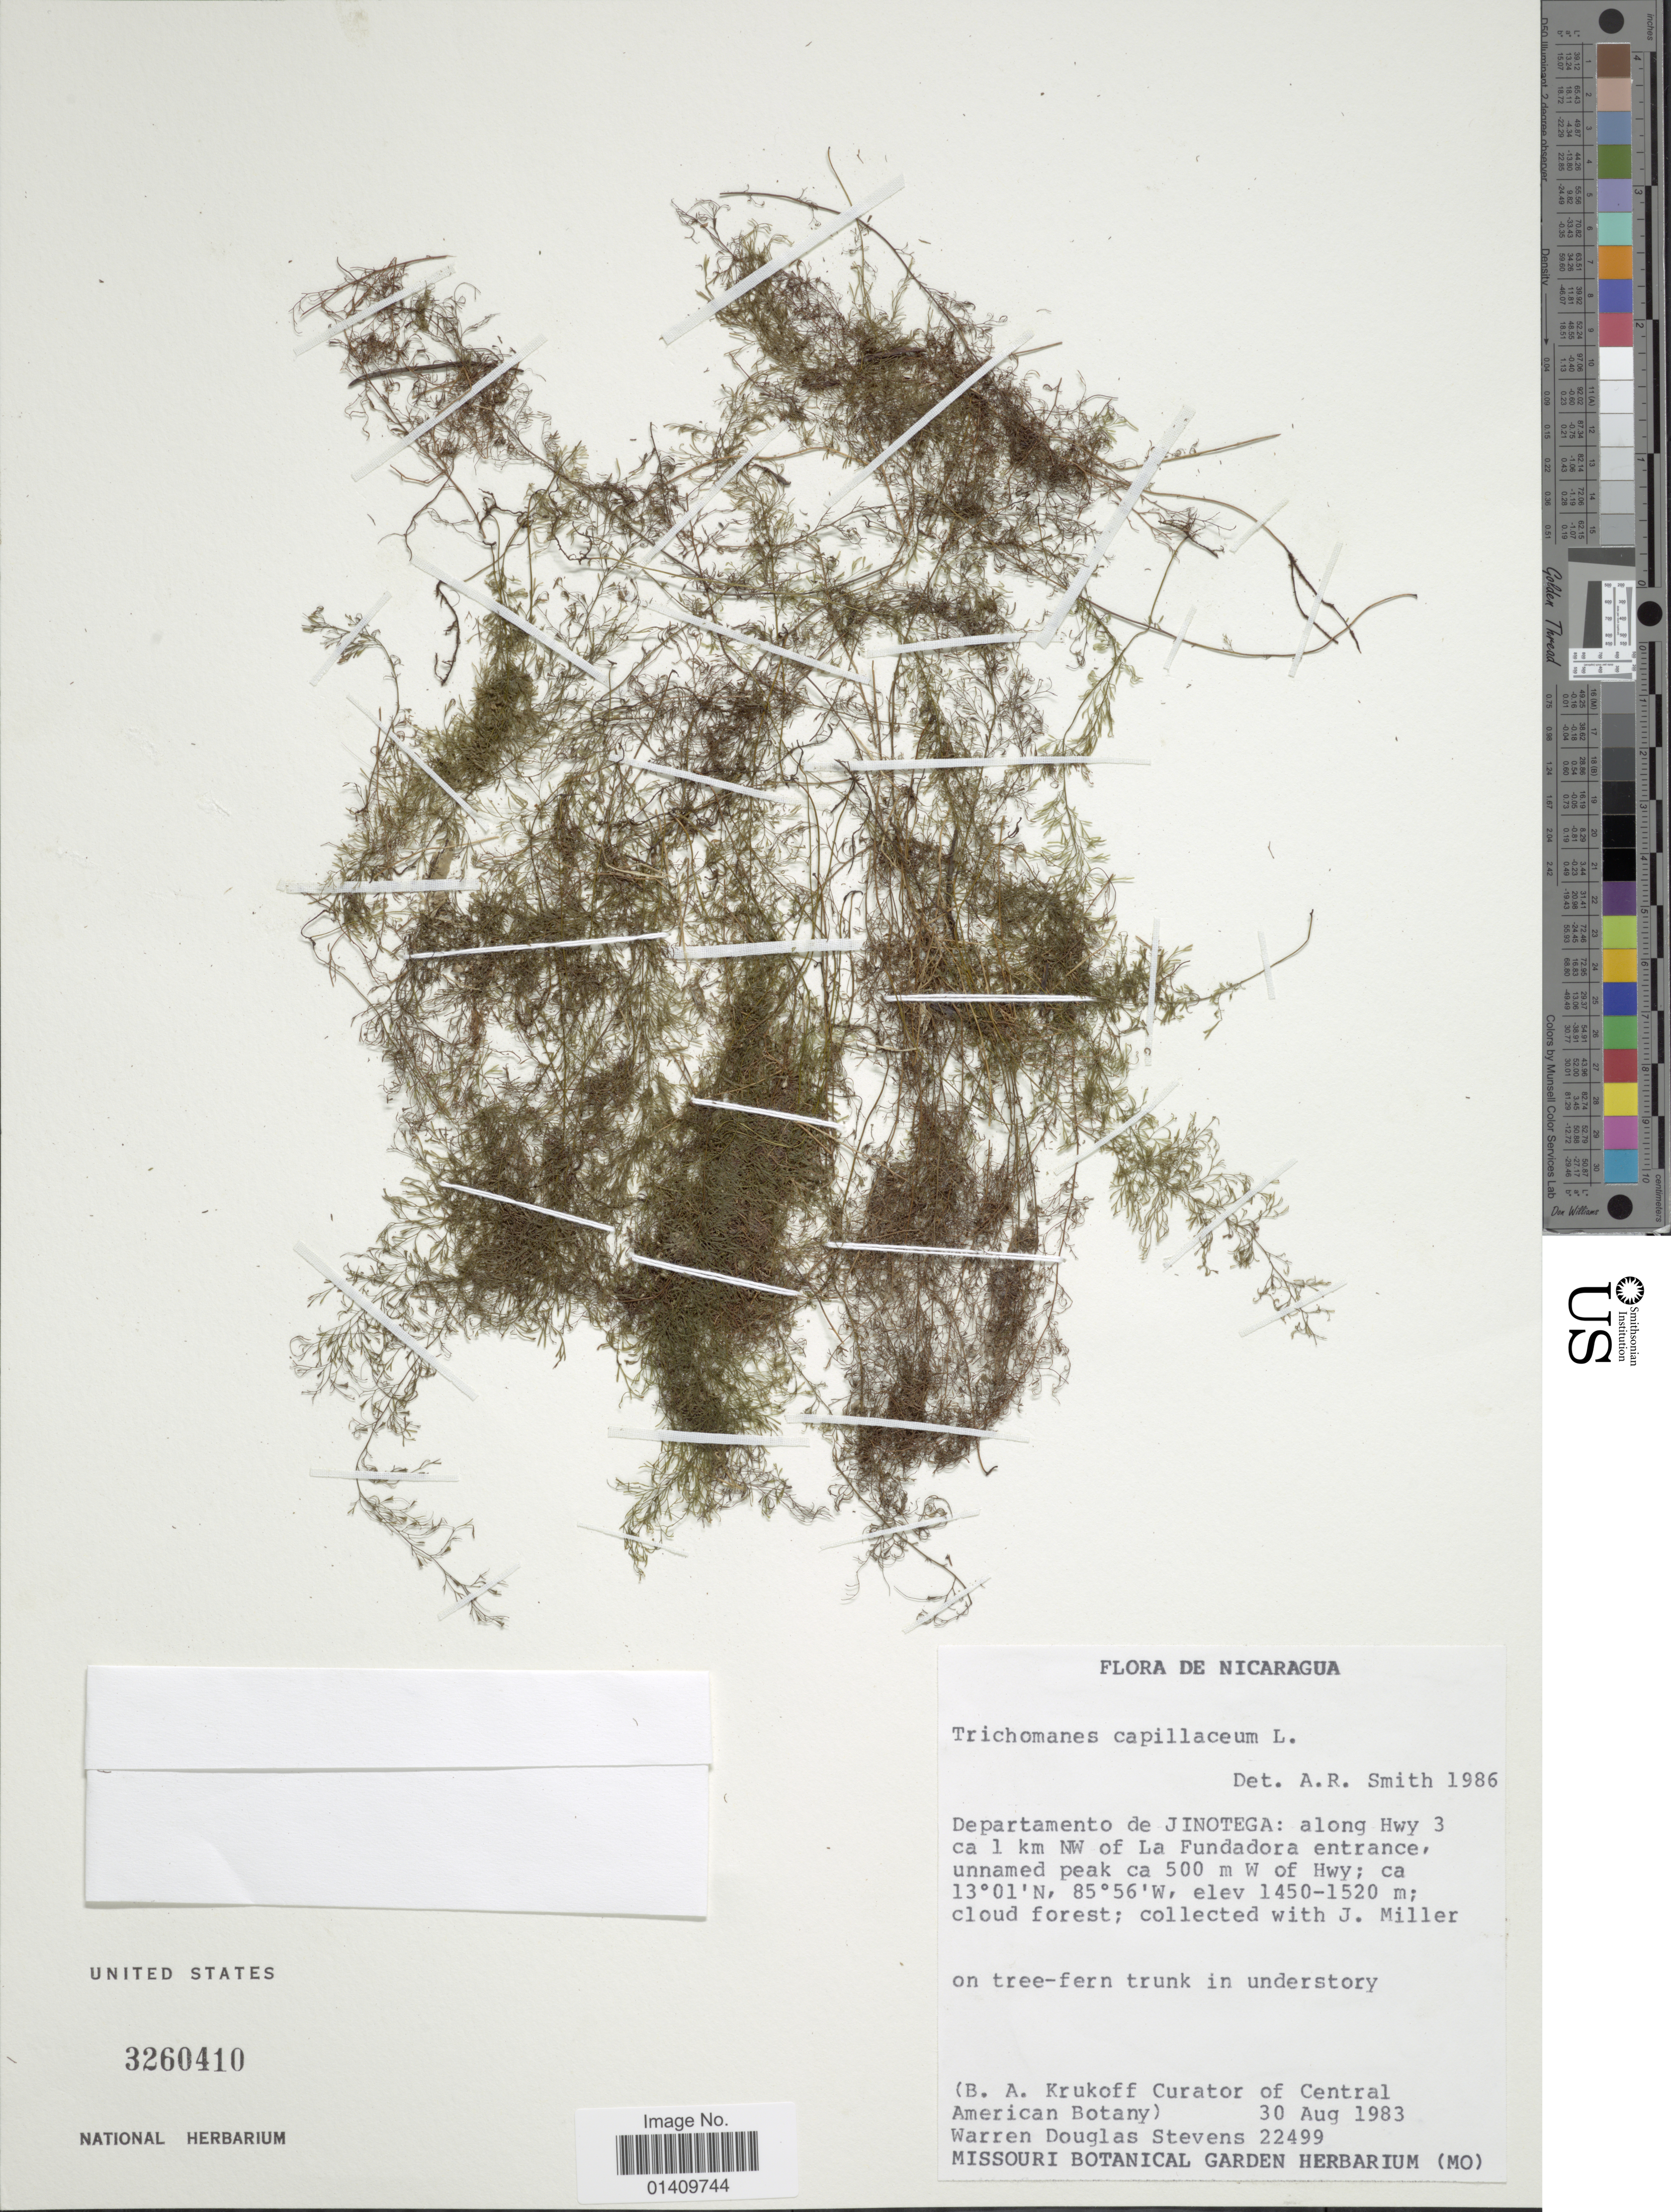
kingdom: Plantae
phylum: Tracheophyta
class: Polypodiopsida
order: Hymenophyllales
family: Hymenophyllaceae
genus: Polyphlebium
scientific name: Polyphlebium capillaceum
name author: (L.) Ebihara & Dubuisson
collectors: W. D. Stevens & J. Miller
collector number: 22499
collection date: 1983-08-30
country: Nicaragua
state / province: Jinotega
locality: Departamento de Jinotego; along Hwy 3 ca 1km NW of La Fundadora entrance unnamed peak ca 500m W of Hwy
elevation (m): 1450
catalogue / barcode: US 3260410